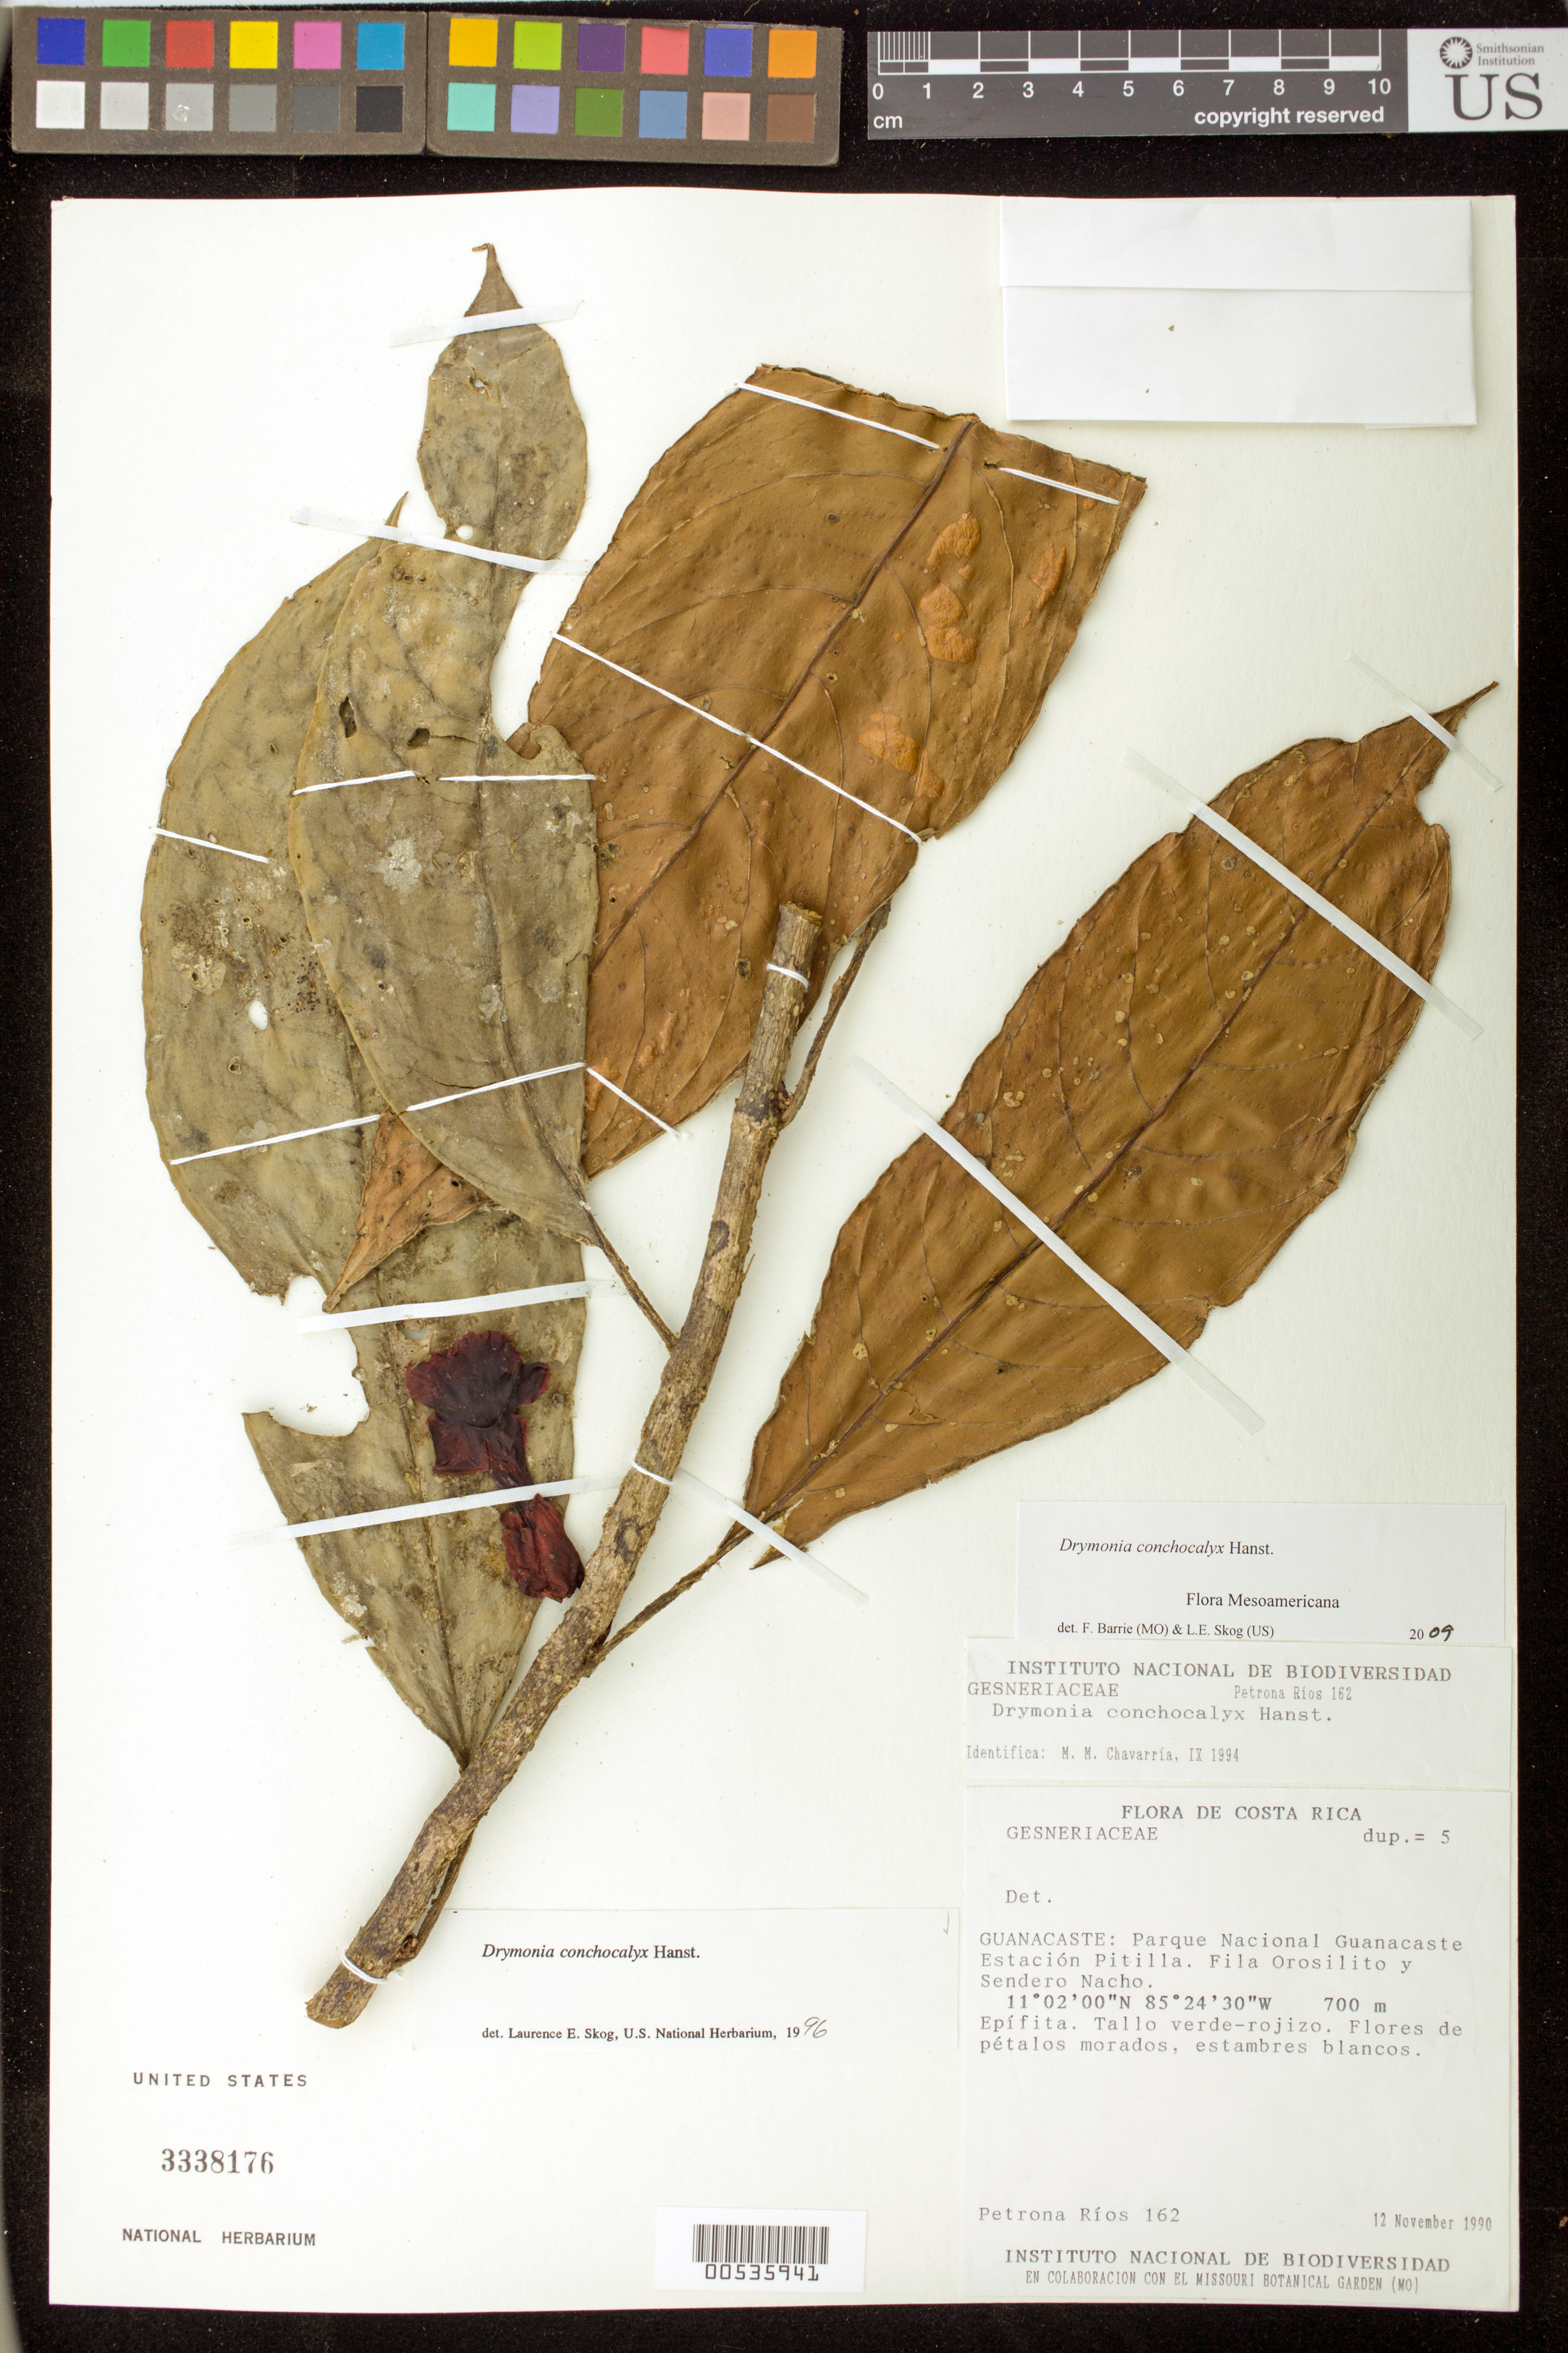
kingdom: Plantae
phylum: Tracheophyta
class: Magnoliopsida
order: Lamiales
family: Gesneriaceae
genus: Drymonia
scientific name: Drymonia conchocalyx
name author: Hanst.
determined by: Skog, Laurence E.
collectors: P. Ríos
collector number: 381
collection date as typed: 12 Nov 1990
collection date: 1990-11-12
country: Costa Rica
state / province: Guanacaste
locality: Parque Nacional Guanacaste, Estación Pitilla; Fila Orosilito y Sendero Nacho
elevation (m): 700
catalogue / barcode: US 3338176